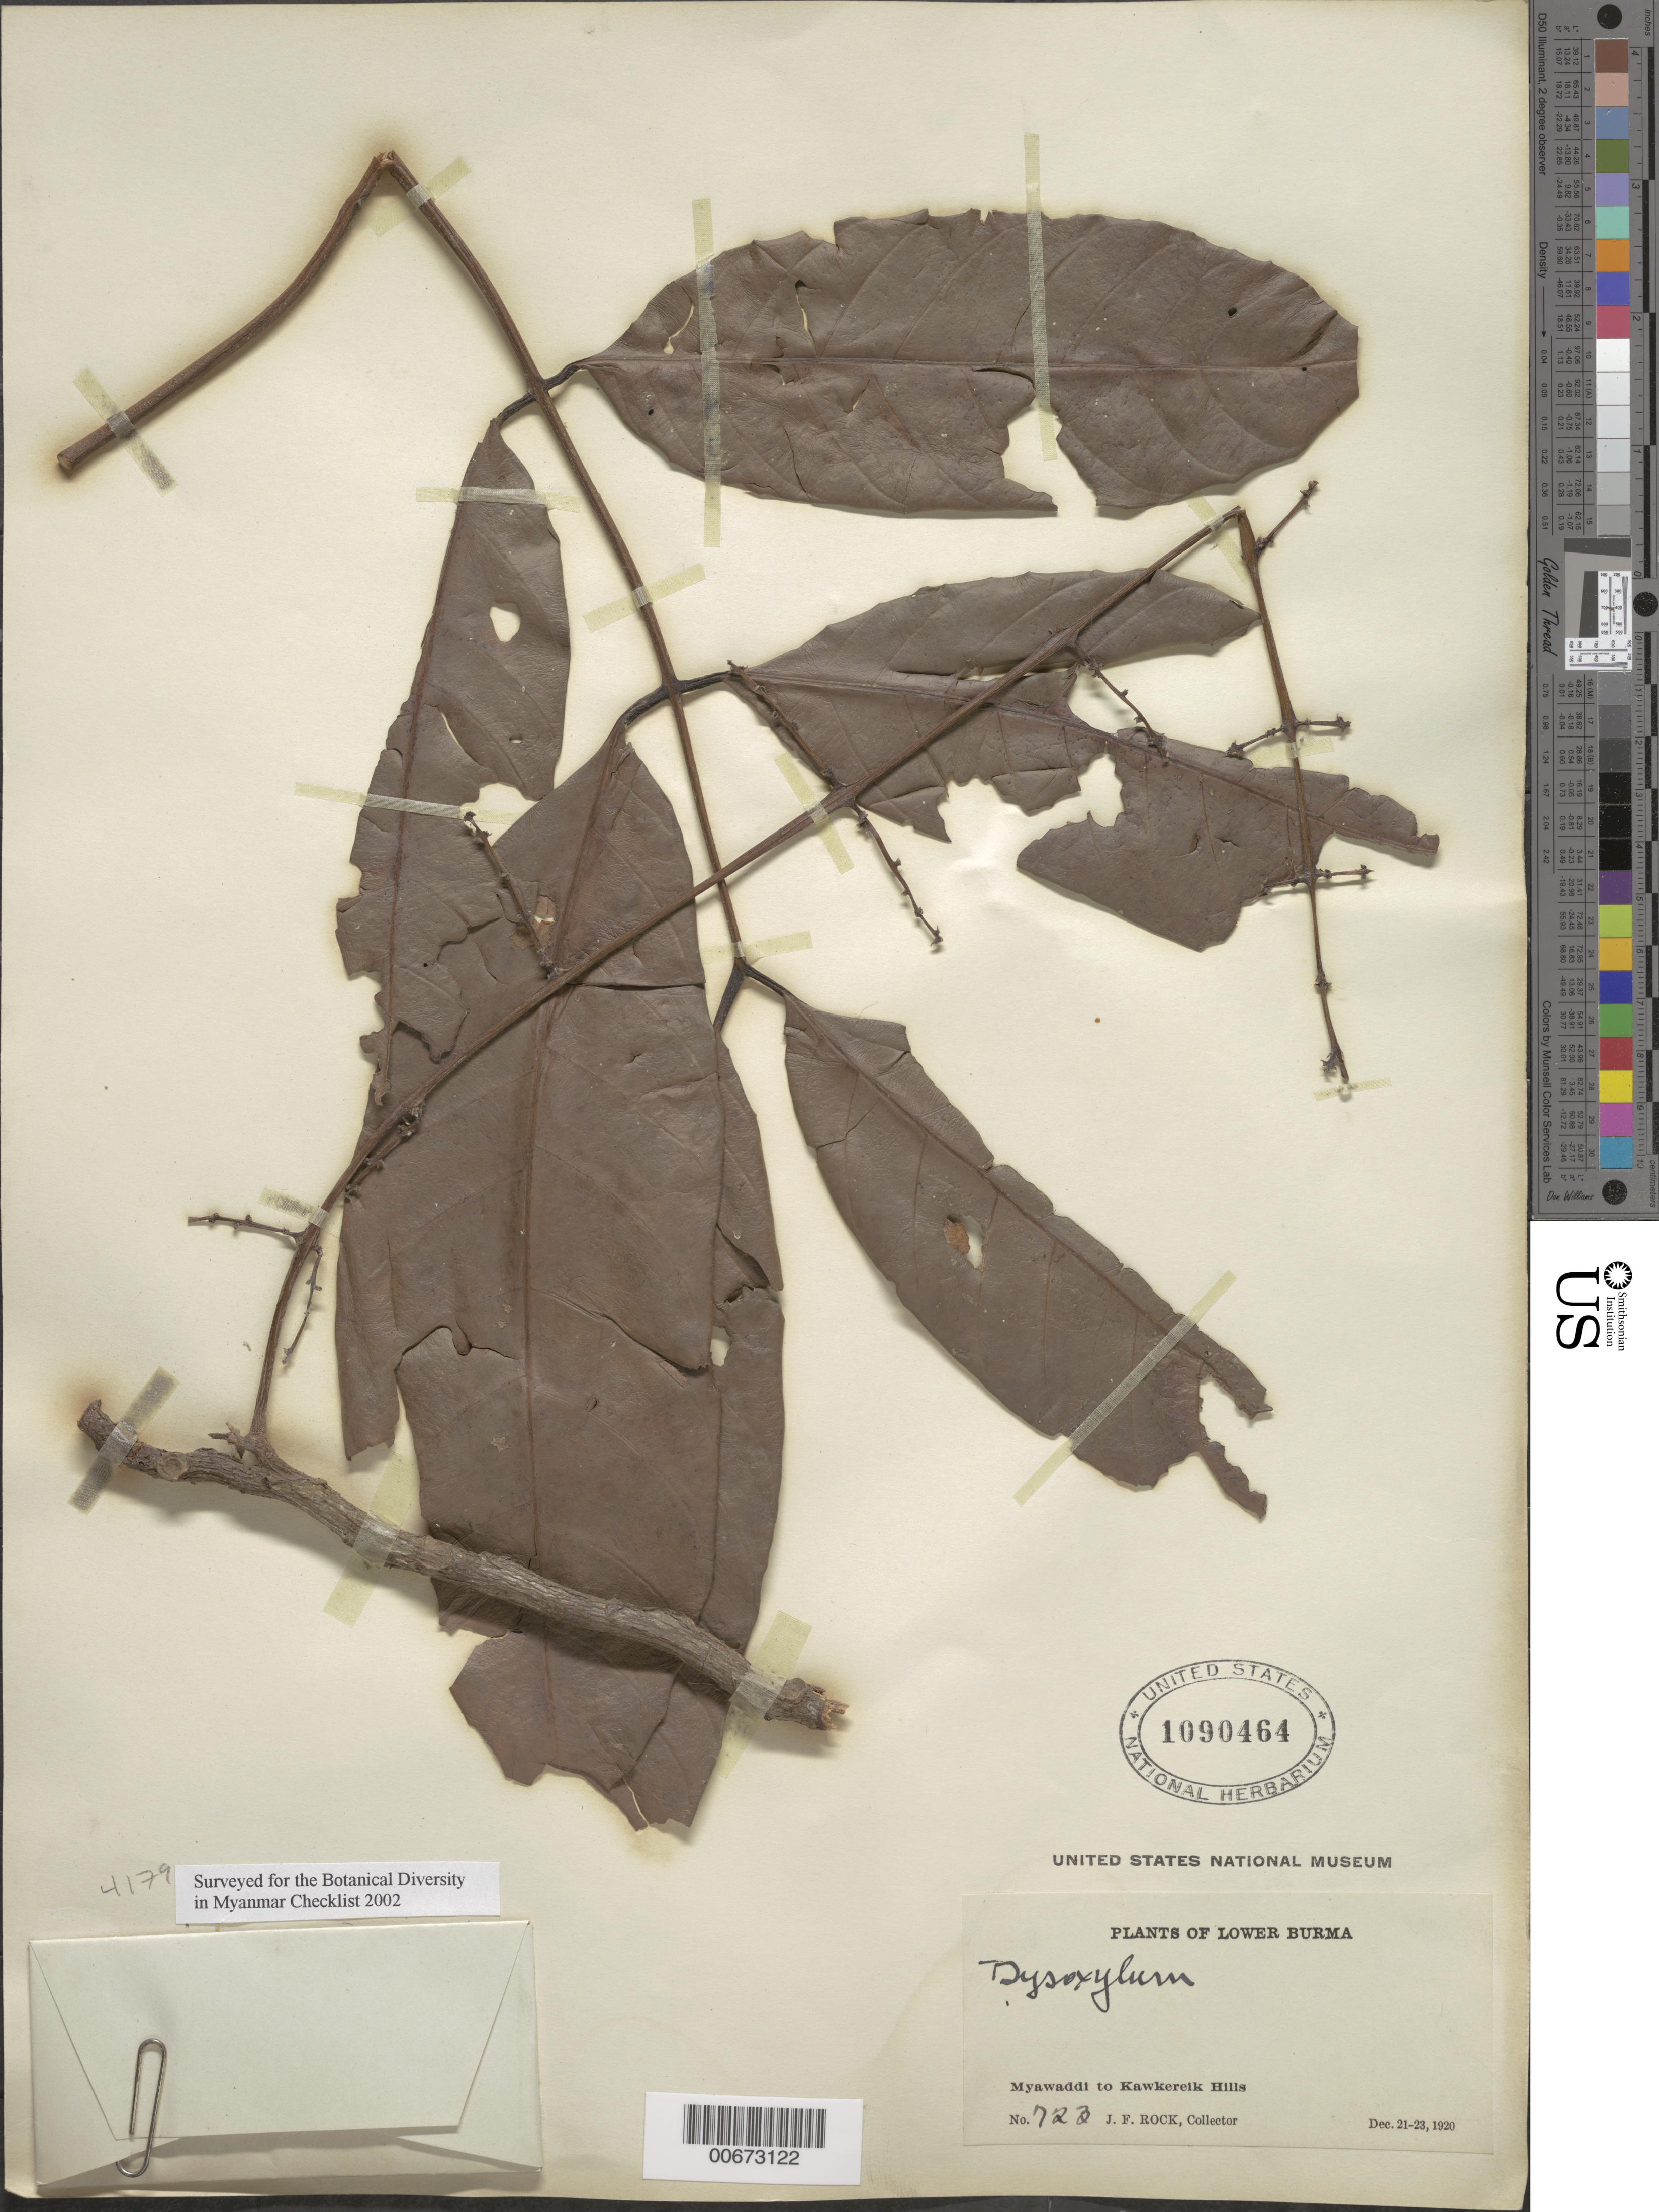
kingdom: Plantae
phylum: Tracheophyta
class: Magnoliopsida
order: Sapindales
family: Meliaceae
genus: Dysoxylum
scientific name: Dysoxylum sp.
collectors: J. F. Rock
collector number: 723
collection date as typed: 21 Dec 1920 to 23 Dec 1920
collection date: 1920-12-21/1920-12-23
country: Myanmar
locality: Lower Burma, Myawaddi to Kawkereik Hills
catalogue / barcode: US 1090464